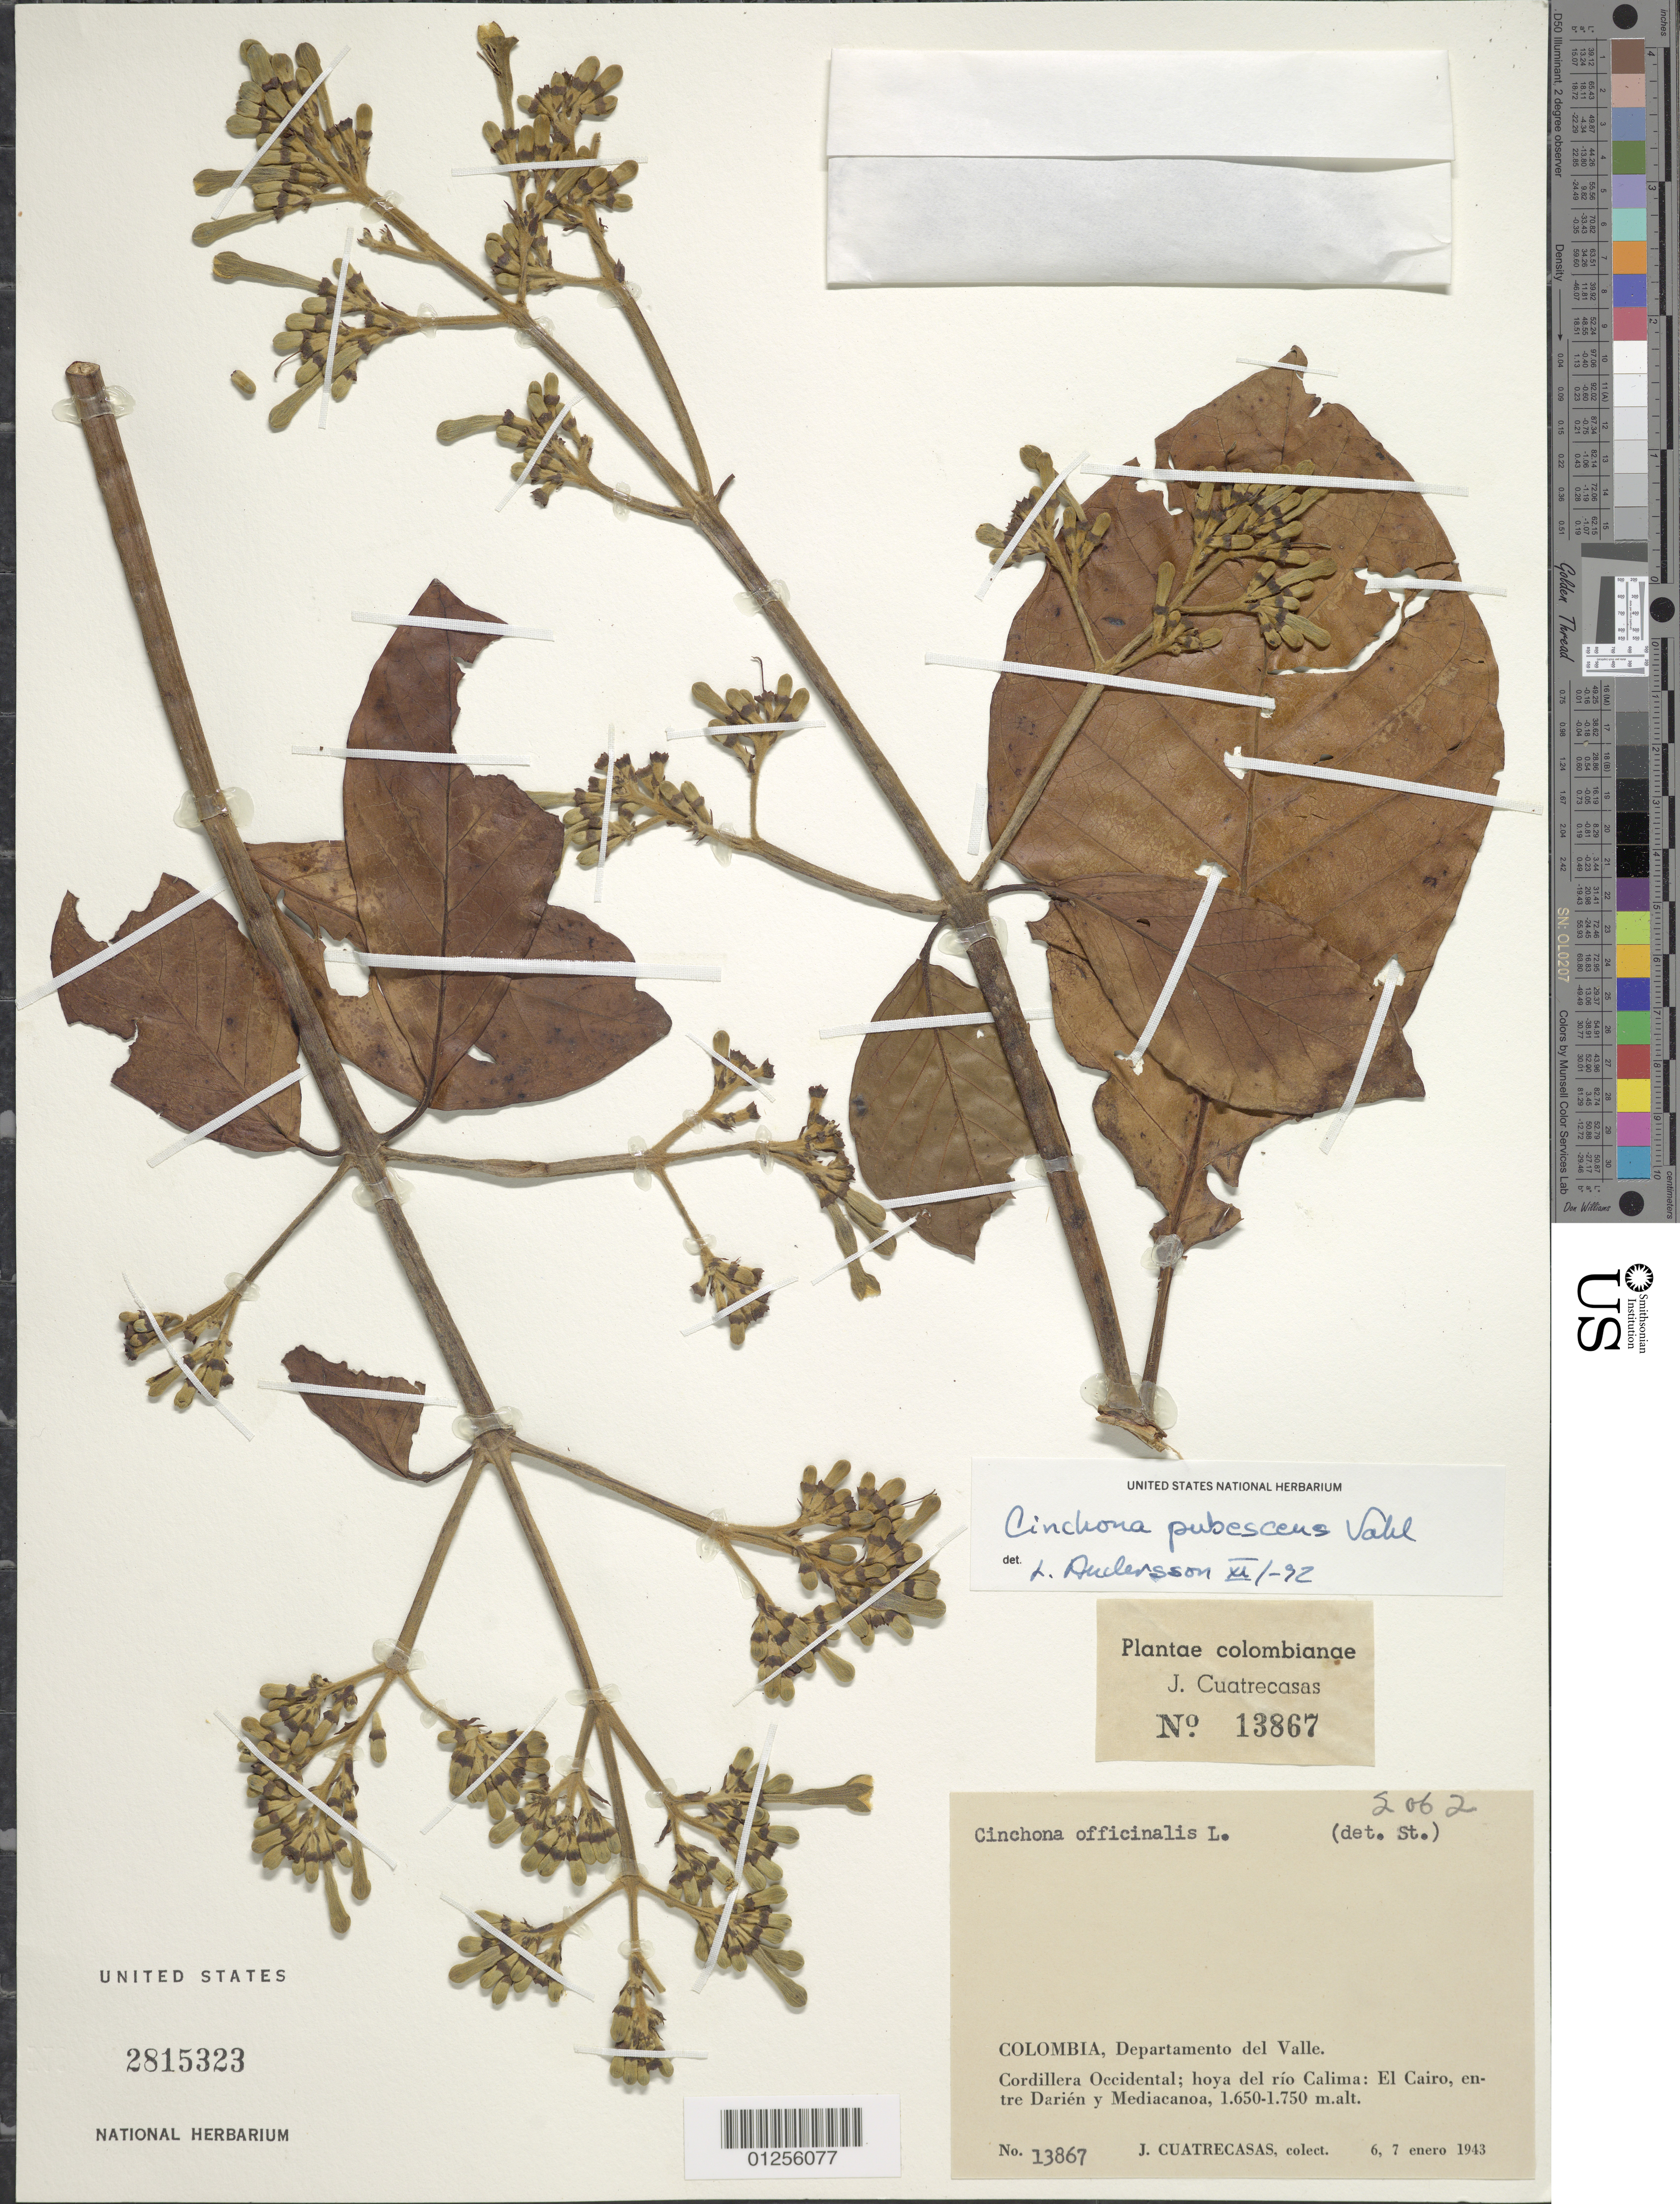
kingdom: Plantae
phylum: Tracheophyta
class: Magnoliopsida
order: Gentianales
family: Rubiaceae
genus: Cinchona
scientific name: Cinchona pubescens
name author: Vahl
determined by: Anderson, L.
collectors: J. Cuatrecasas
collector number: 13867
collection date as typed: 06 Jan 1943 and 07 Jan 1943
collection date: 1943-01-06,1943-01-07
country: Colombia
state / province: Valle del Cauca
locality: El Cairo, between Darien and Mediacañoa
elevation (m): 1650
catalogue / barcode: US 2815323